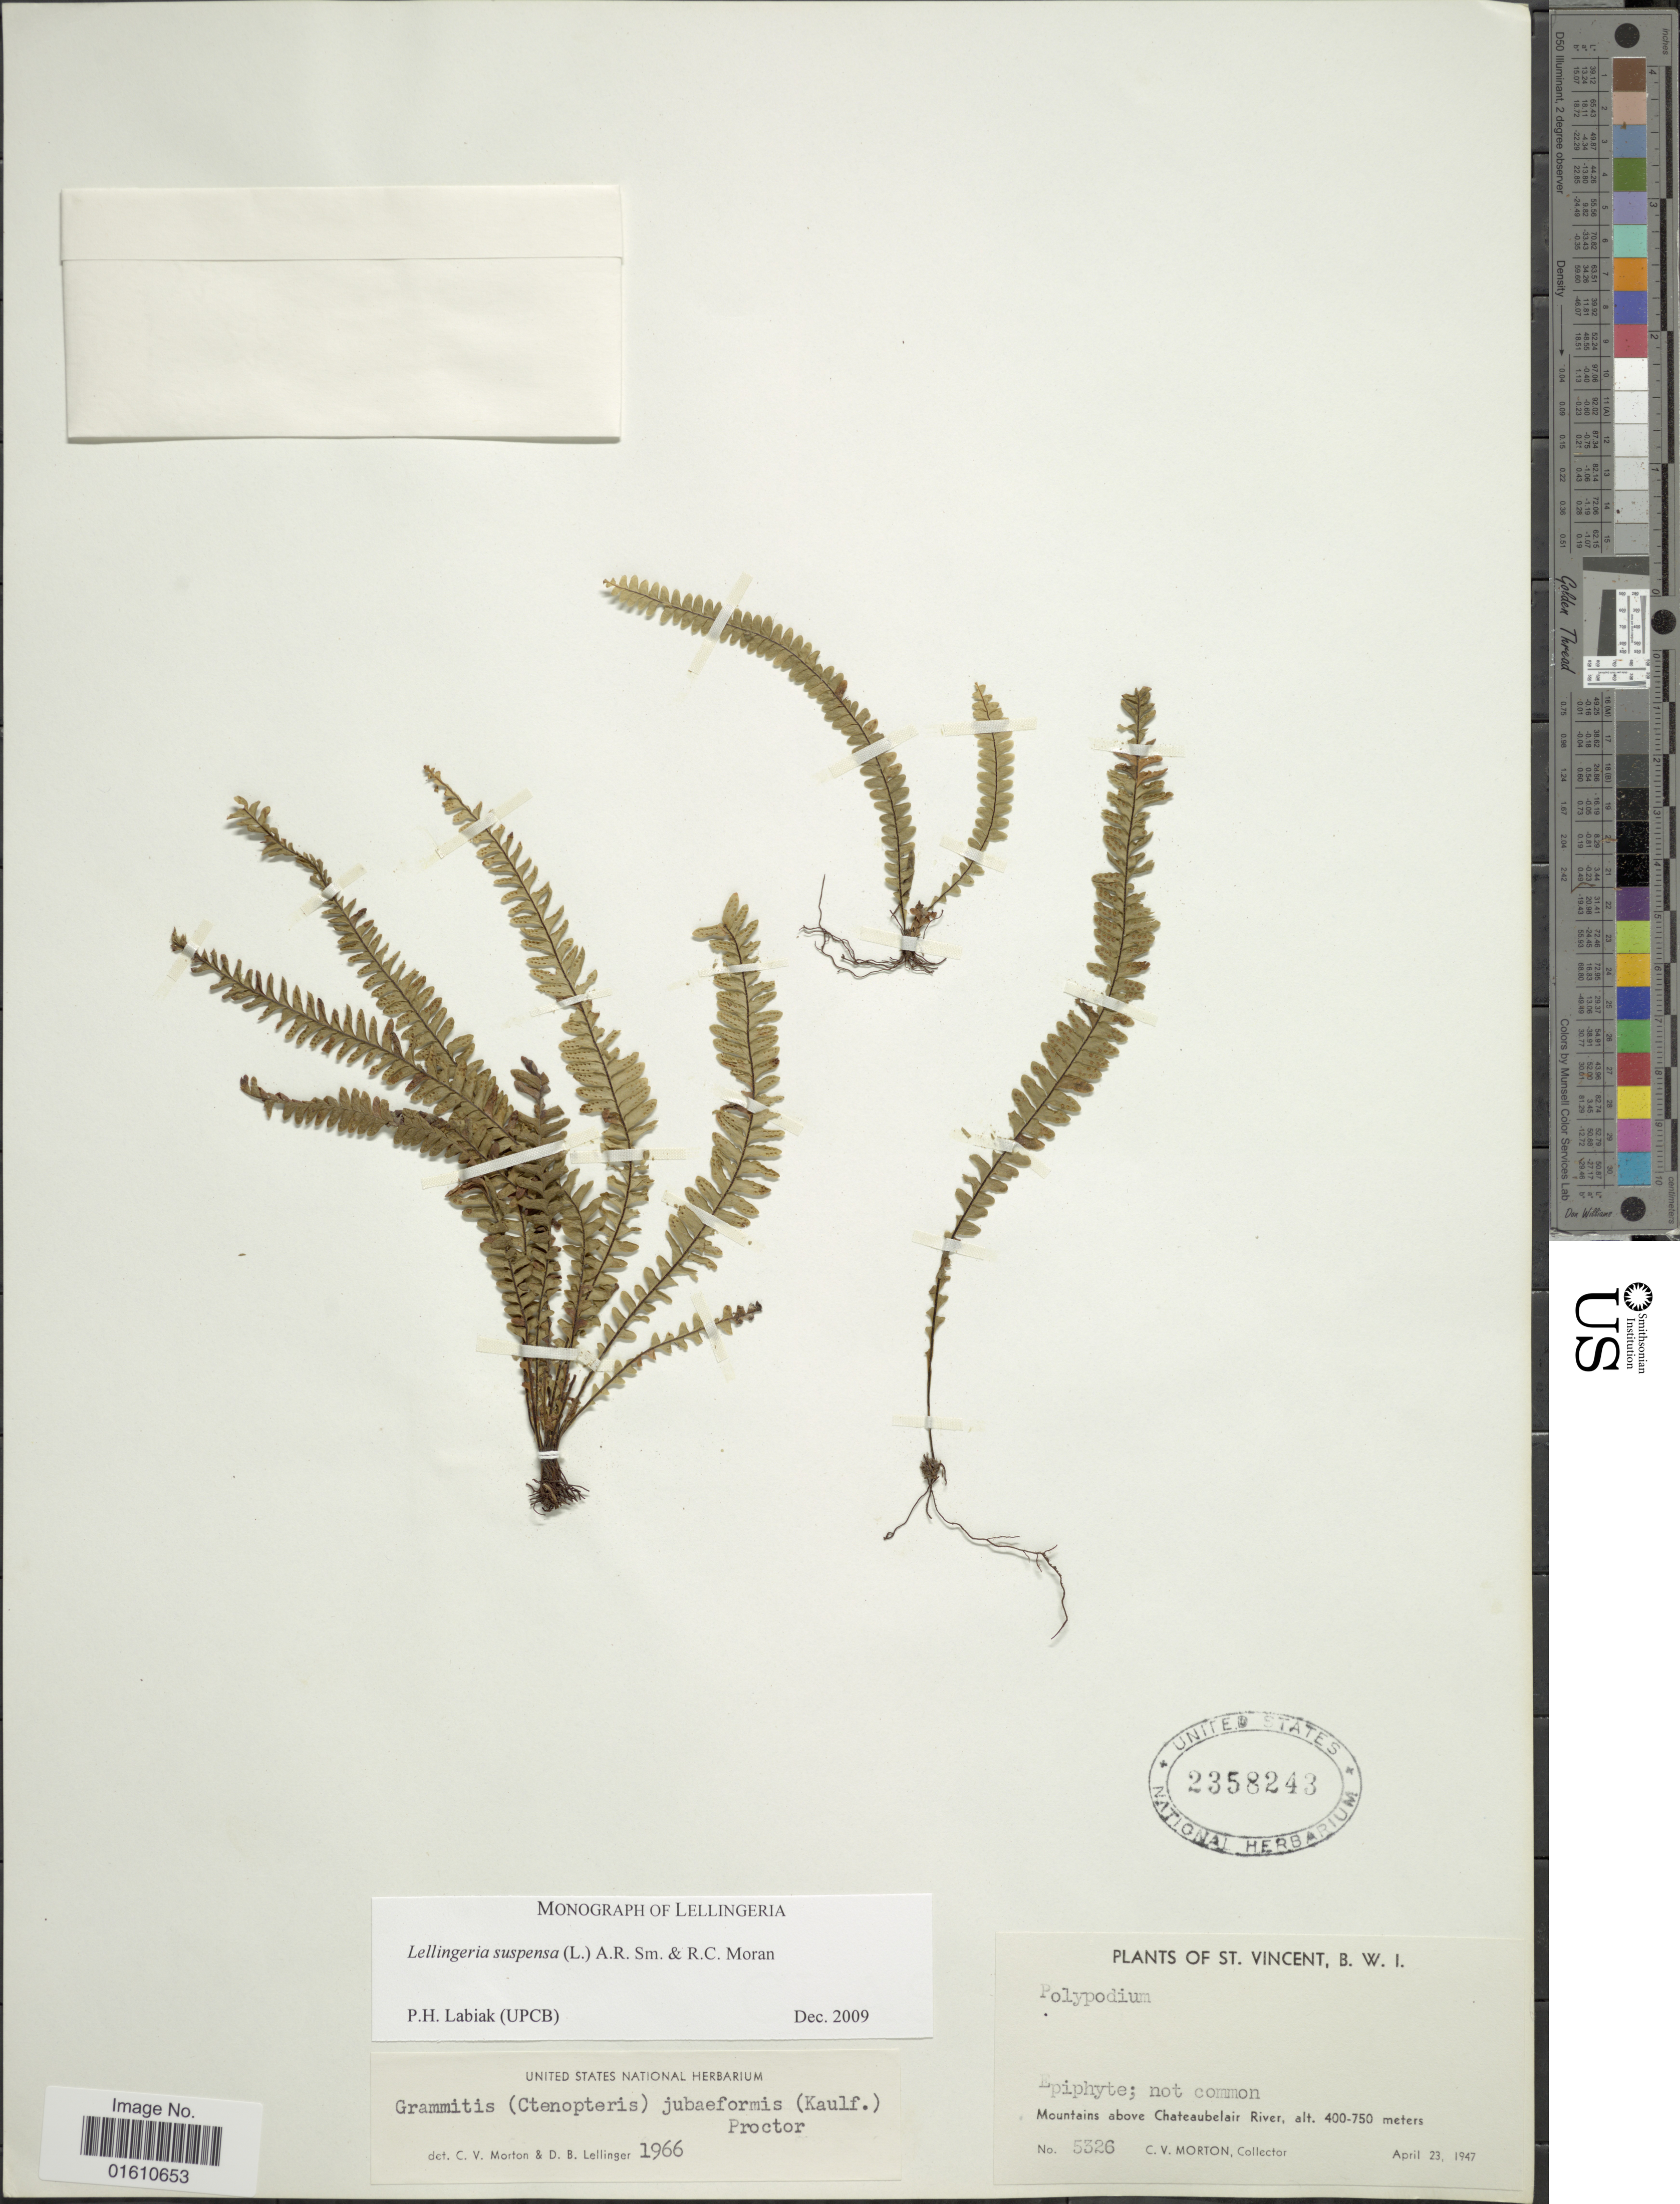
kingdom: Plantae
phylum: Tracheophyta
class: Polypodiopsida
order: Polypodiales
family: Polypodiaceae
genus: Lellingeria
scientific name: Lellingeria suspensa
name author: (L.) A.R. Sm. & R.C. Moran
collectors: C. V. Morton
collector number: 5326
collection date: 1947-04-23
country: St. Vincent - Grenadines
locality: St. Vincent, B. W. I., Mountains above Chateaubelair River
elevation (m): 400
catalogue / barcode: US 2358243